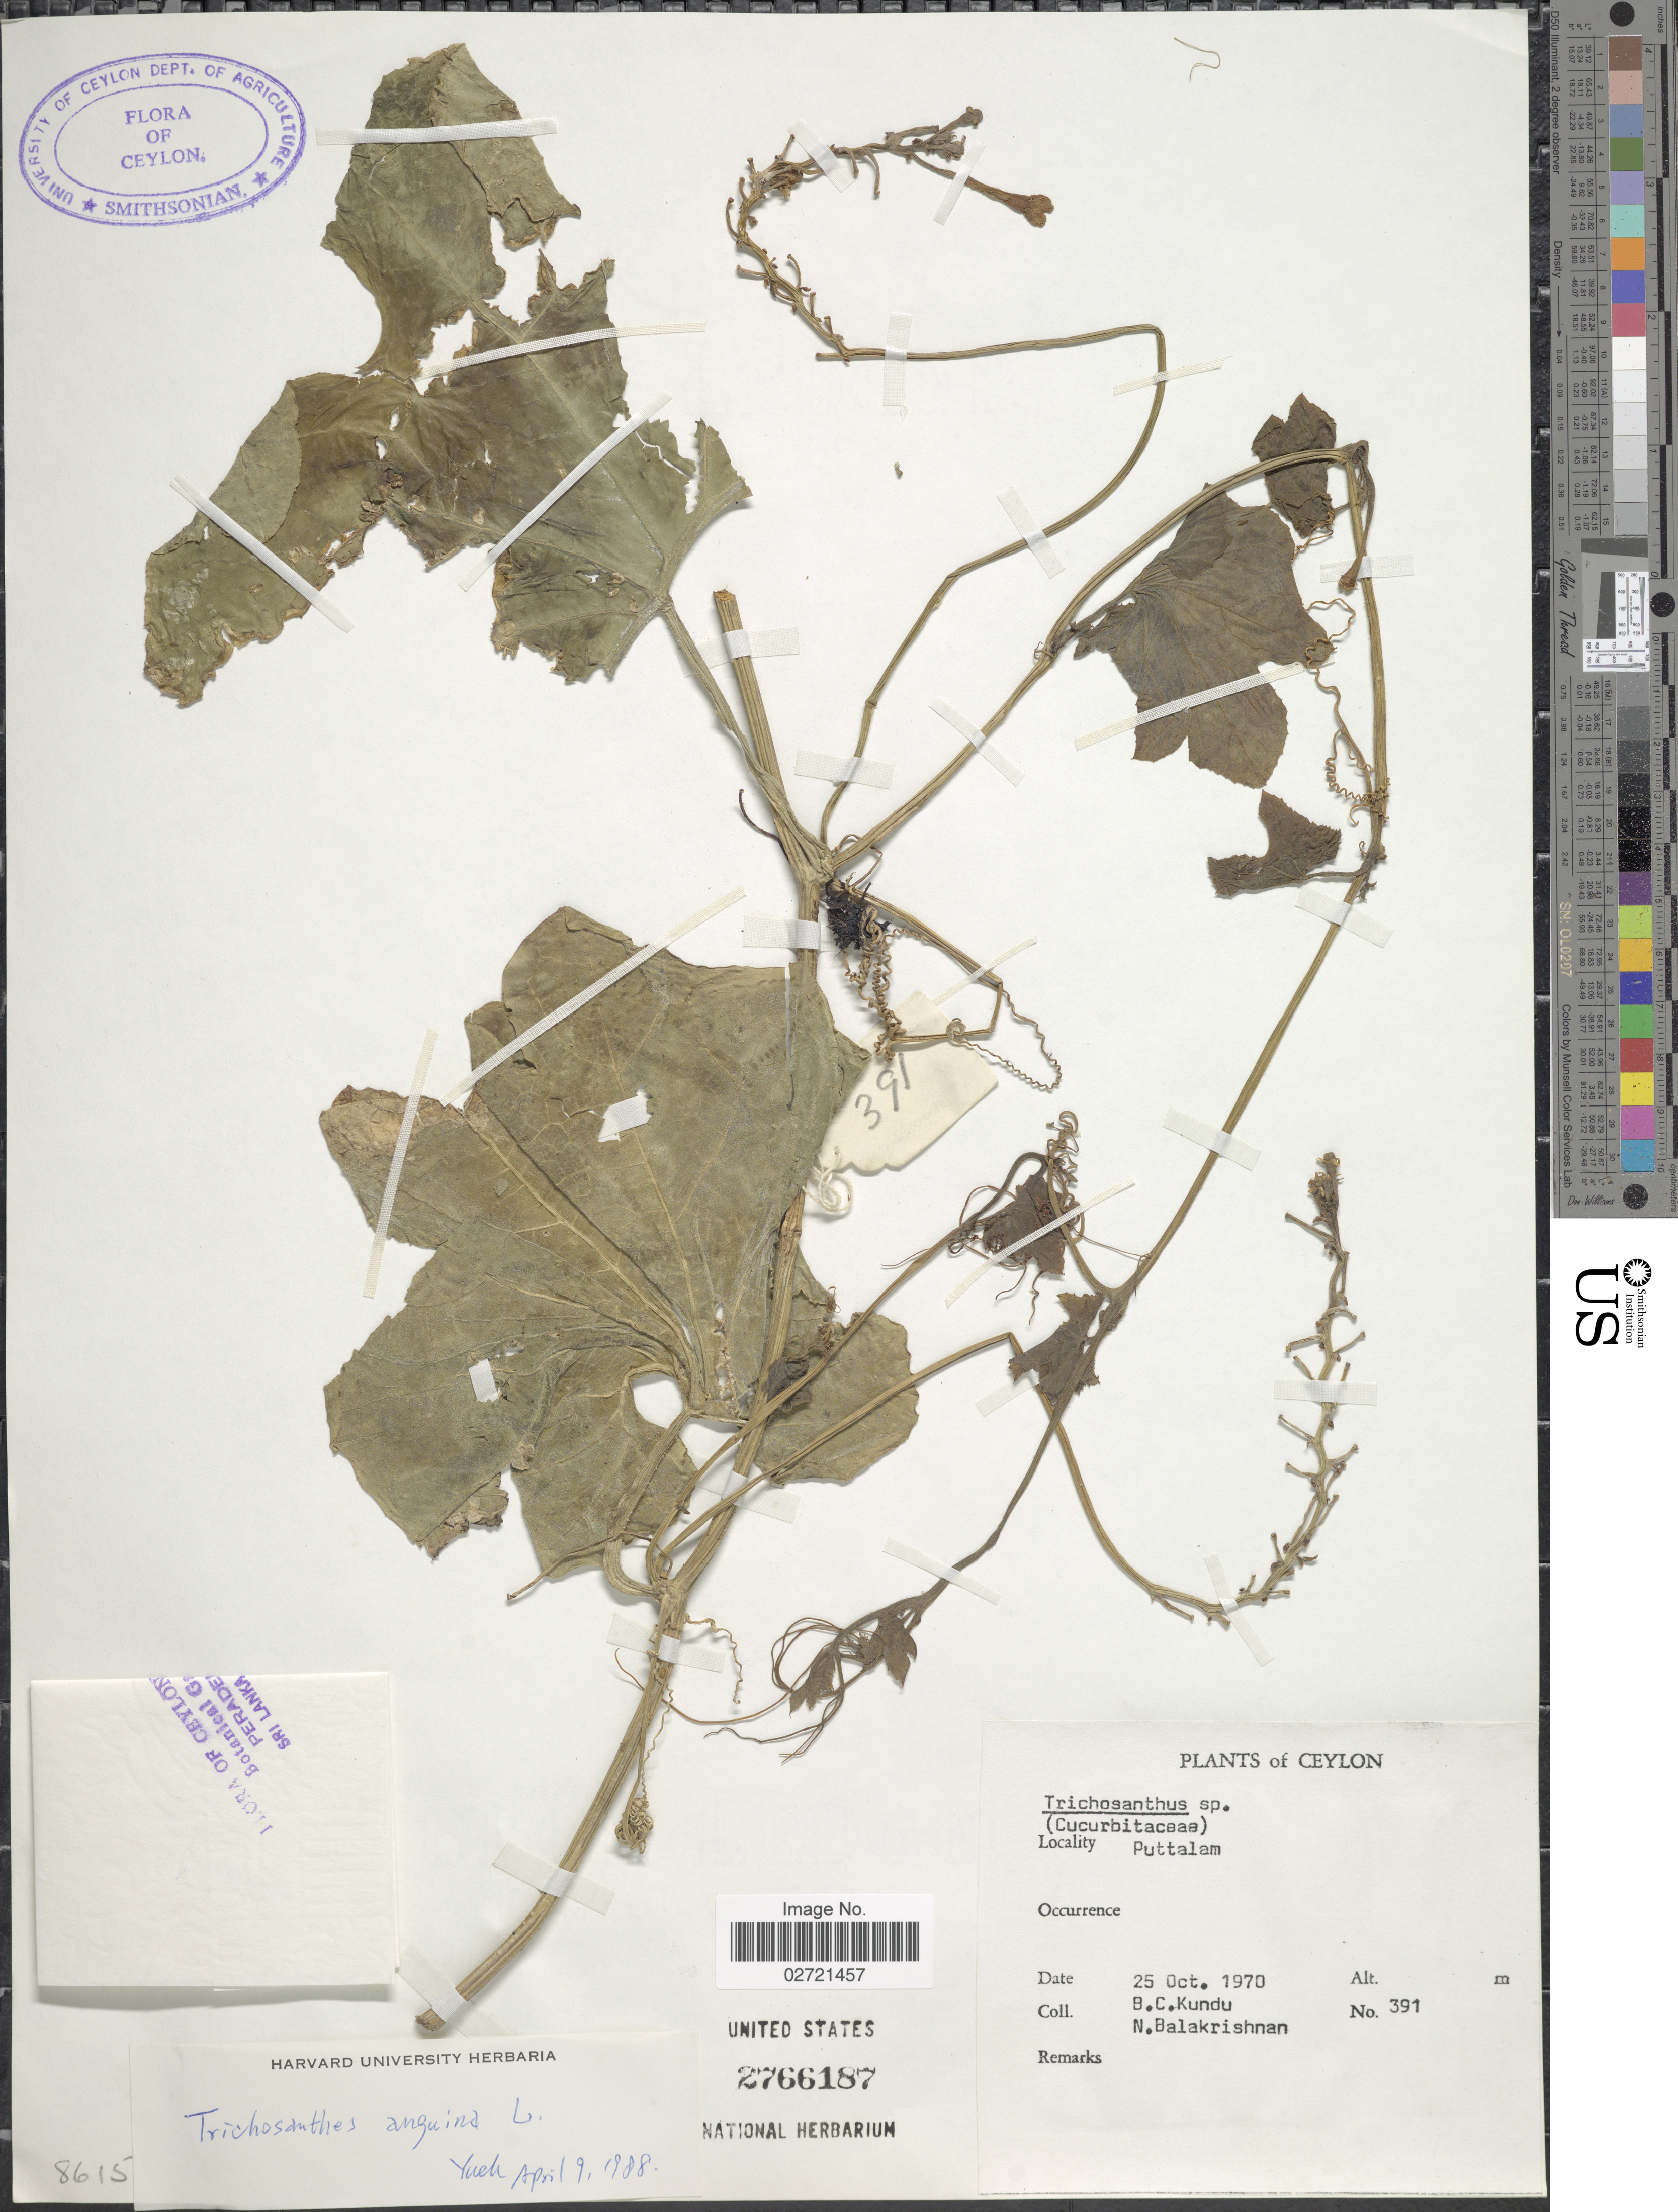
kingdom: Plantae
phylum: Tracheophyta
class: Magnoliopsida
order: Cucurbitales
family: Cucurbitaceae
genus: Trichosanthes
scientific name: Trichosanthes anguina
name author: L.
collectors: B. C. Kundu & N. Balakrishnan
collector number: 391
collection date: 1970-10-25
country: Sri Lanka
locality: Ceylon, Puttalam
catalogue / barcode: US 2766187